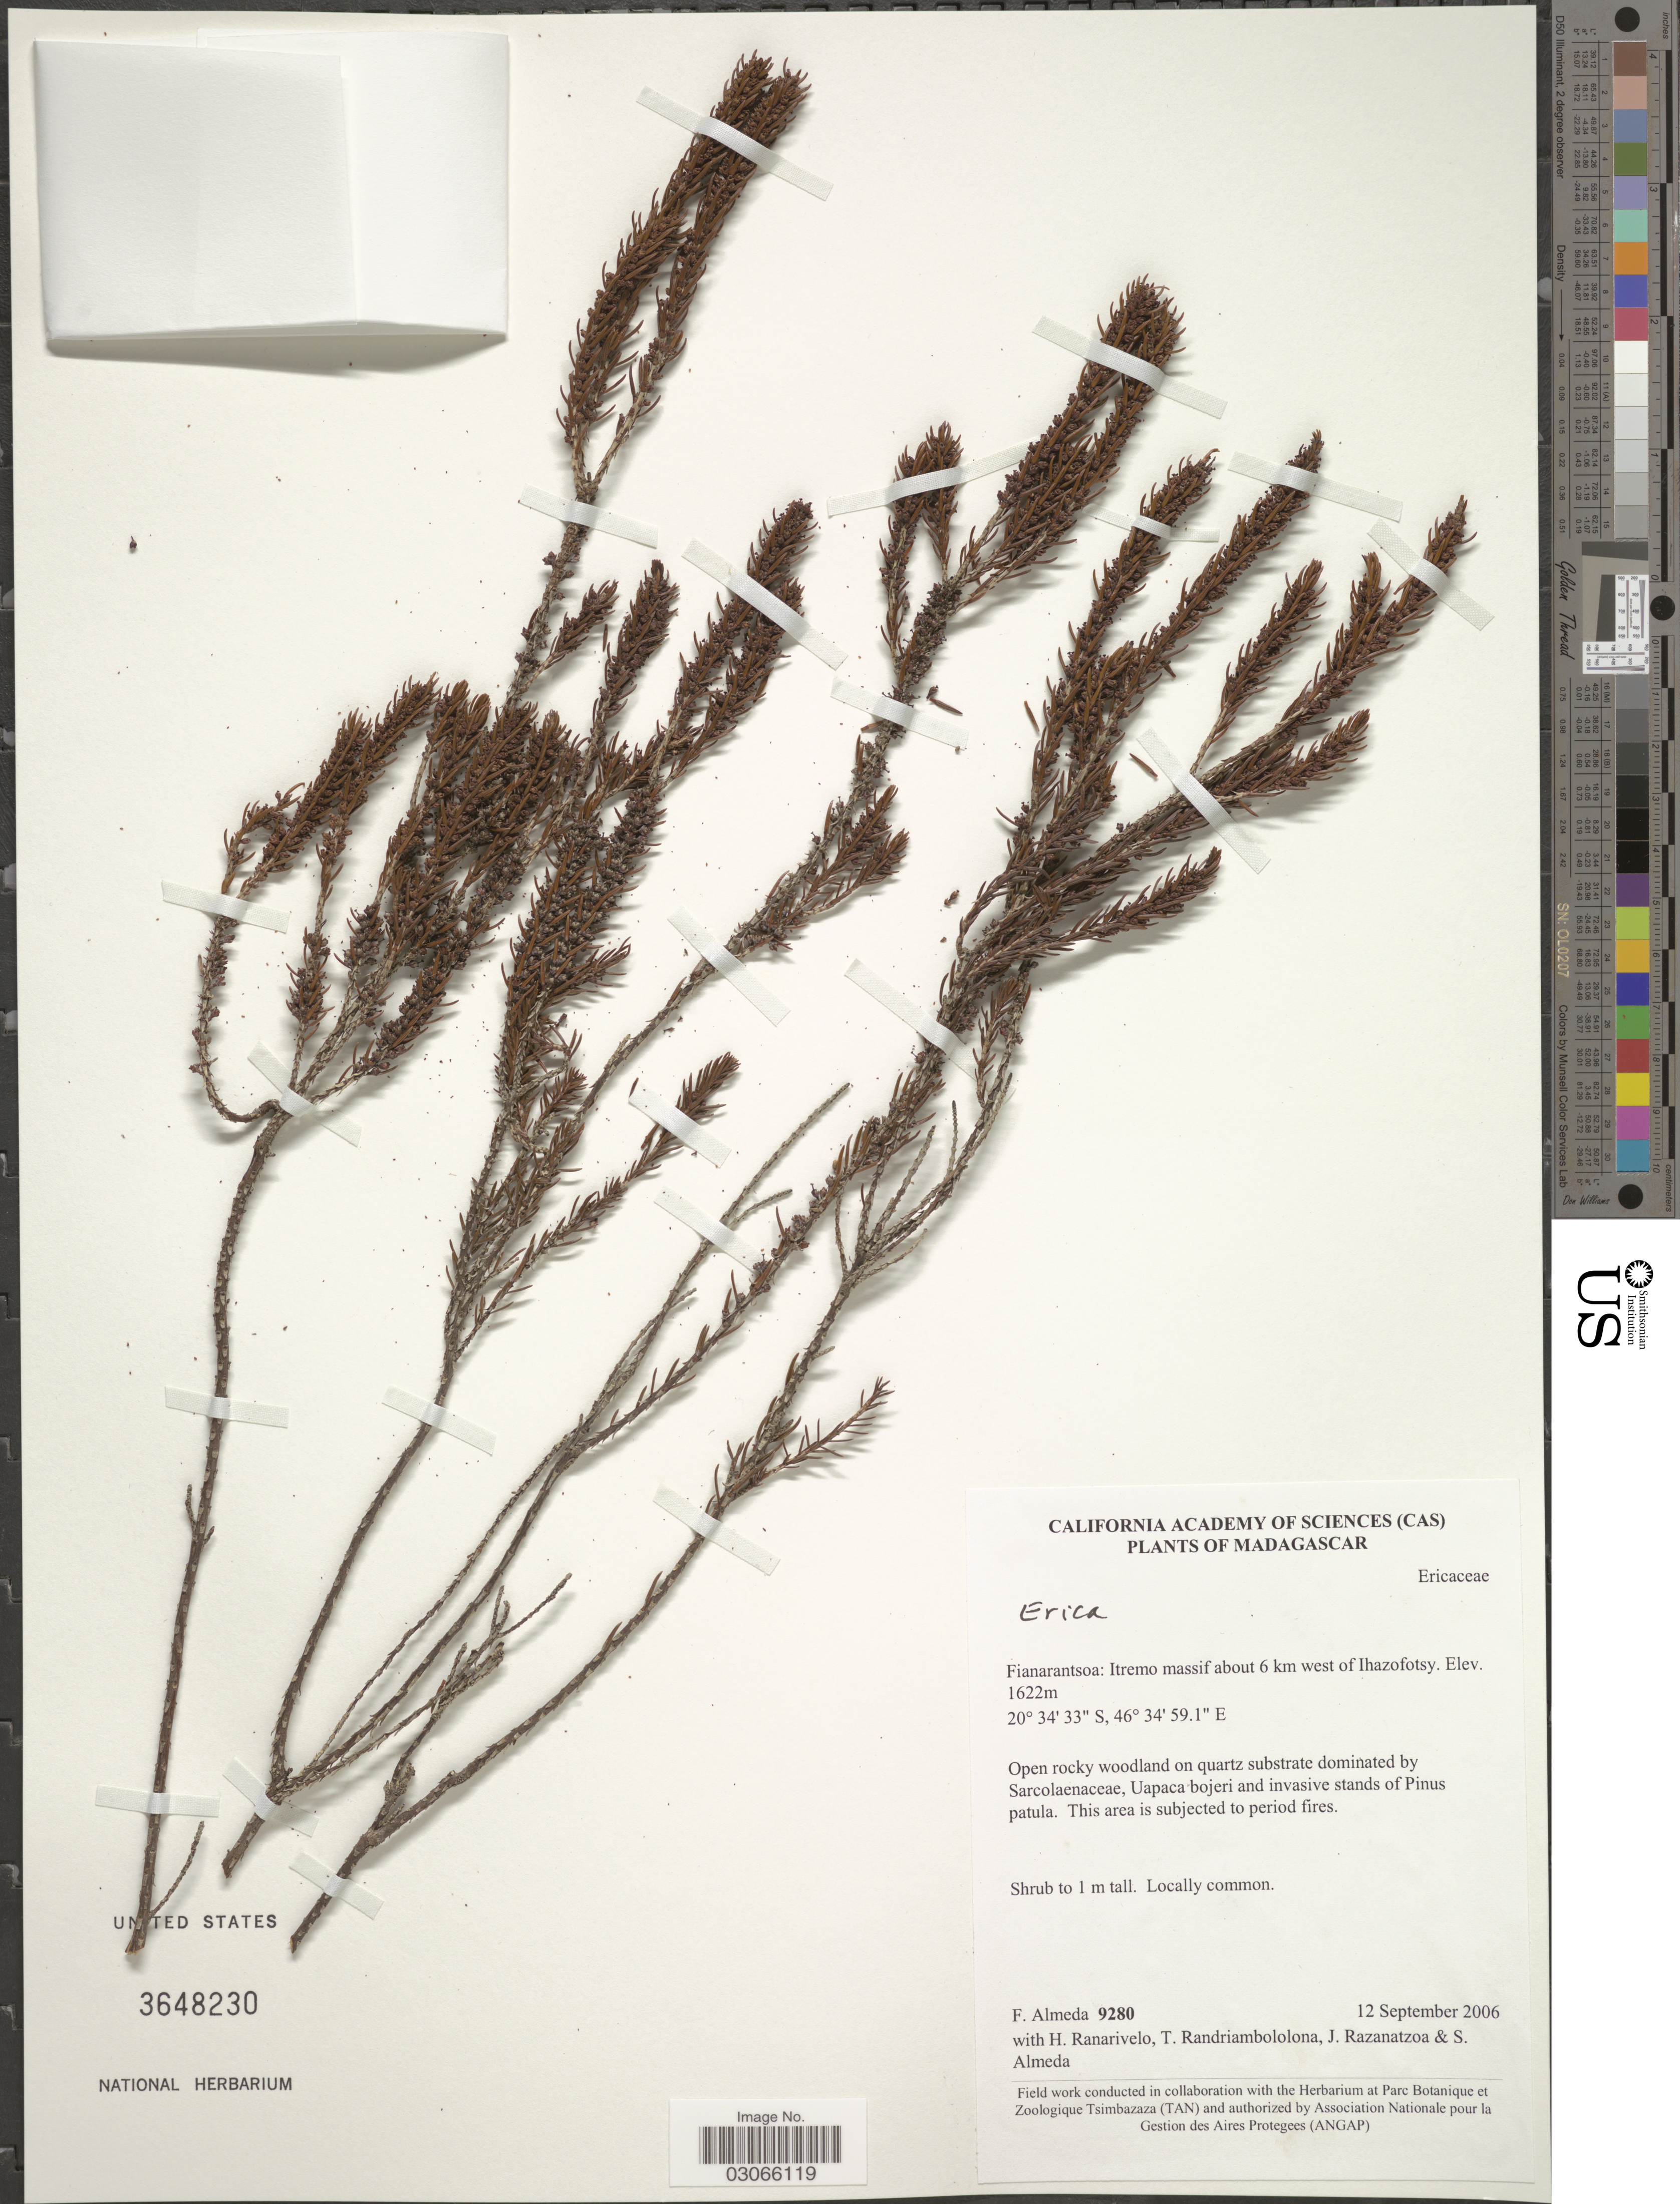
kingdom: Plantae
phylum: Tracheophyta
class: Magnoliopsida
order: Ericales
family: Ericaceae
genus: Erica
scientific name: Erica sp.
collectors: F. Almeda, H. Ranarivelo, T. Randriambololona, J. Razanatzoa & S. Almeda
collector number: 9280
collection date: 2006-09-12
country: Madagascar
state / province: Amoron'i Mania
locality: Itremo massif about 6 km west of Ihazofotsy.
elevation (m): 1622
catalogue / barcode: US 3648230